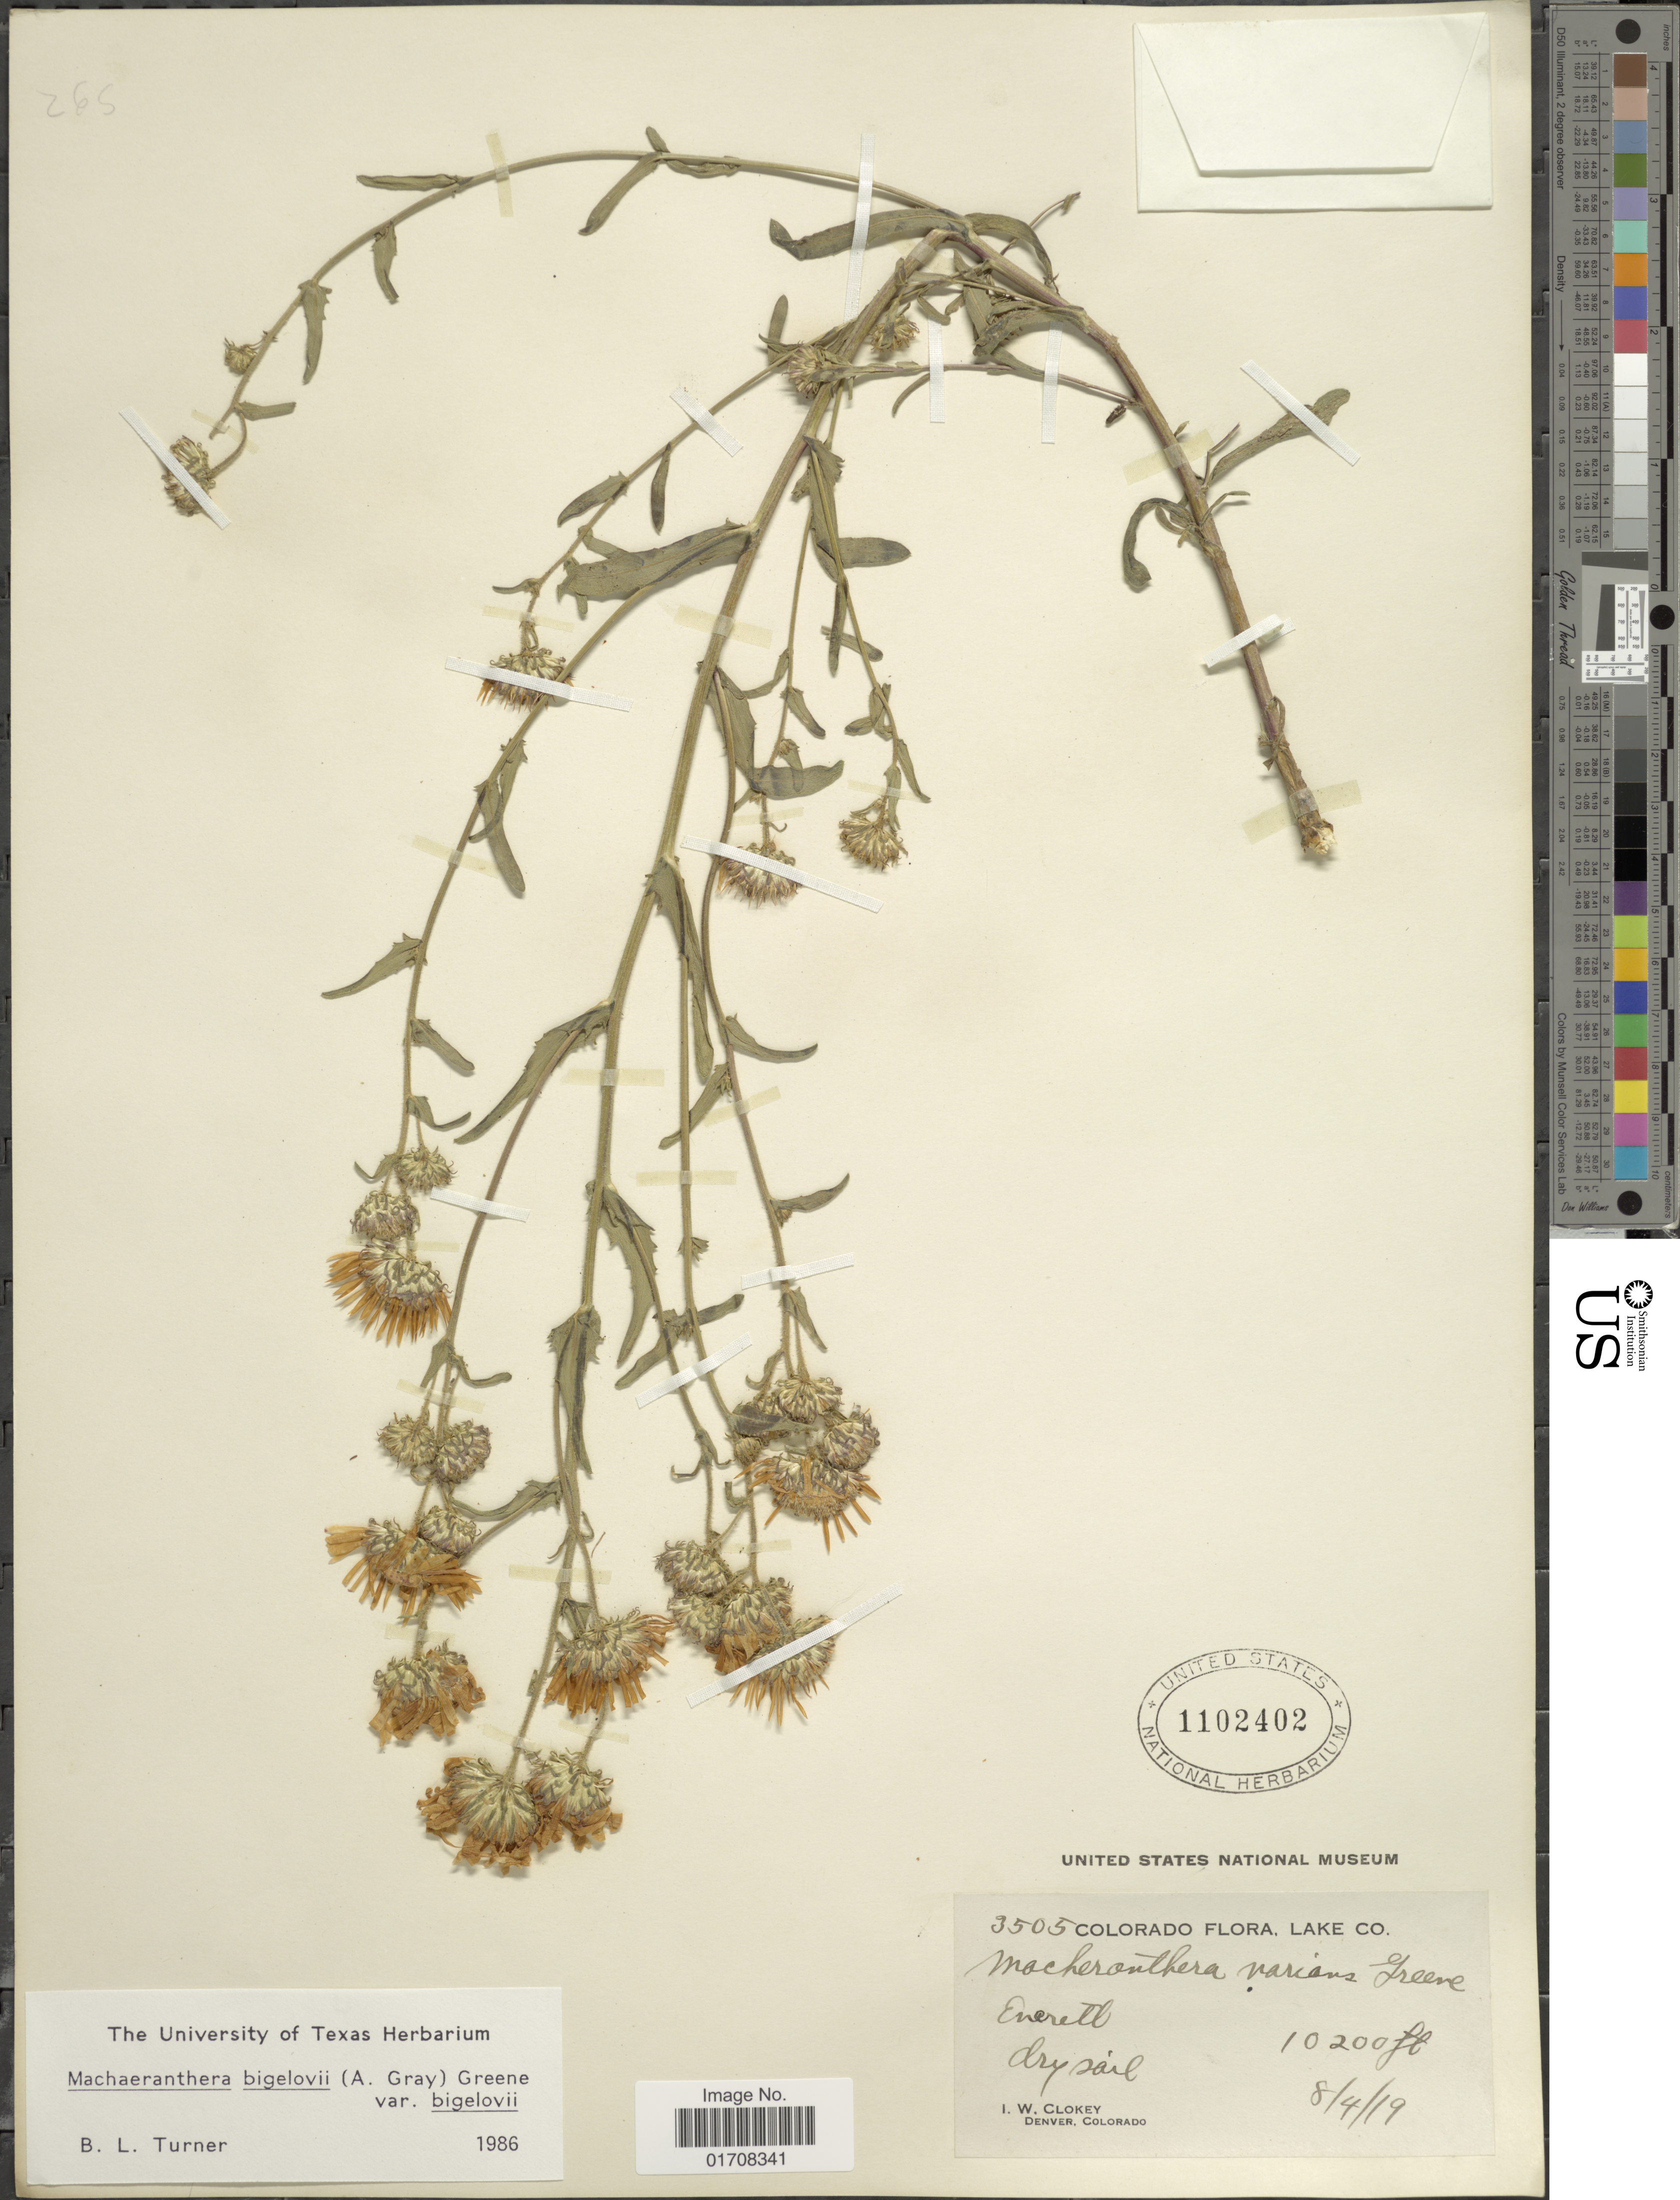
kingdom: Plantae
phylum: Tracheophyta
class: Magnoliopsida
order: Asterales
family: Asteraceae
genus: Machaeranthera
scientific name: Machaeranthera bigelovii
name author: (A. Gray) Greene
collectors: I. W. Clokey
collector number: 3505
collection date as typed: Transcribed d/m/y: 4/8/19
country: United States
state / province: Colorado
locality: Lake Co., Everett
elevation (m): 3109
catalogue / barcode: US 1102402